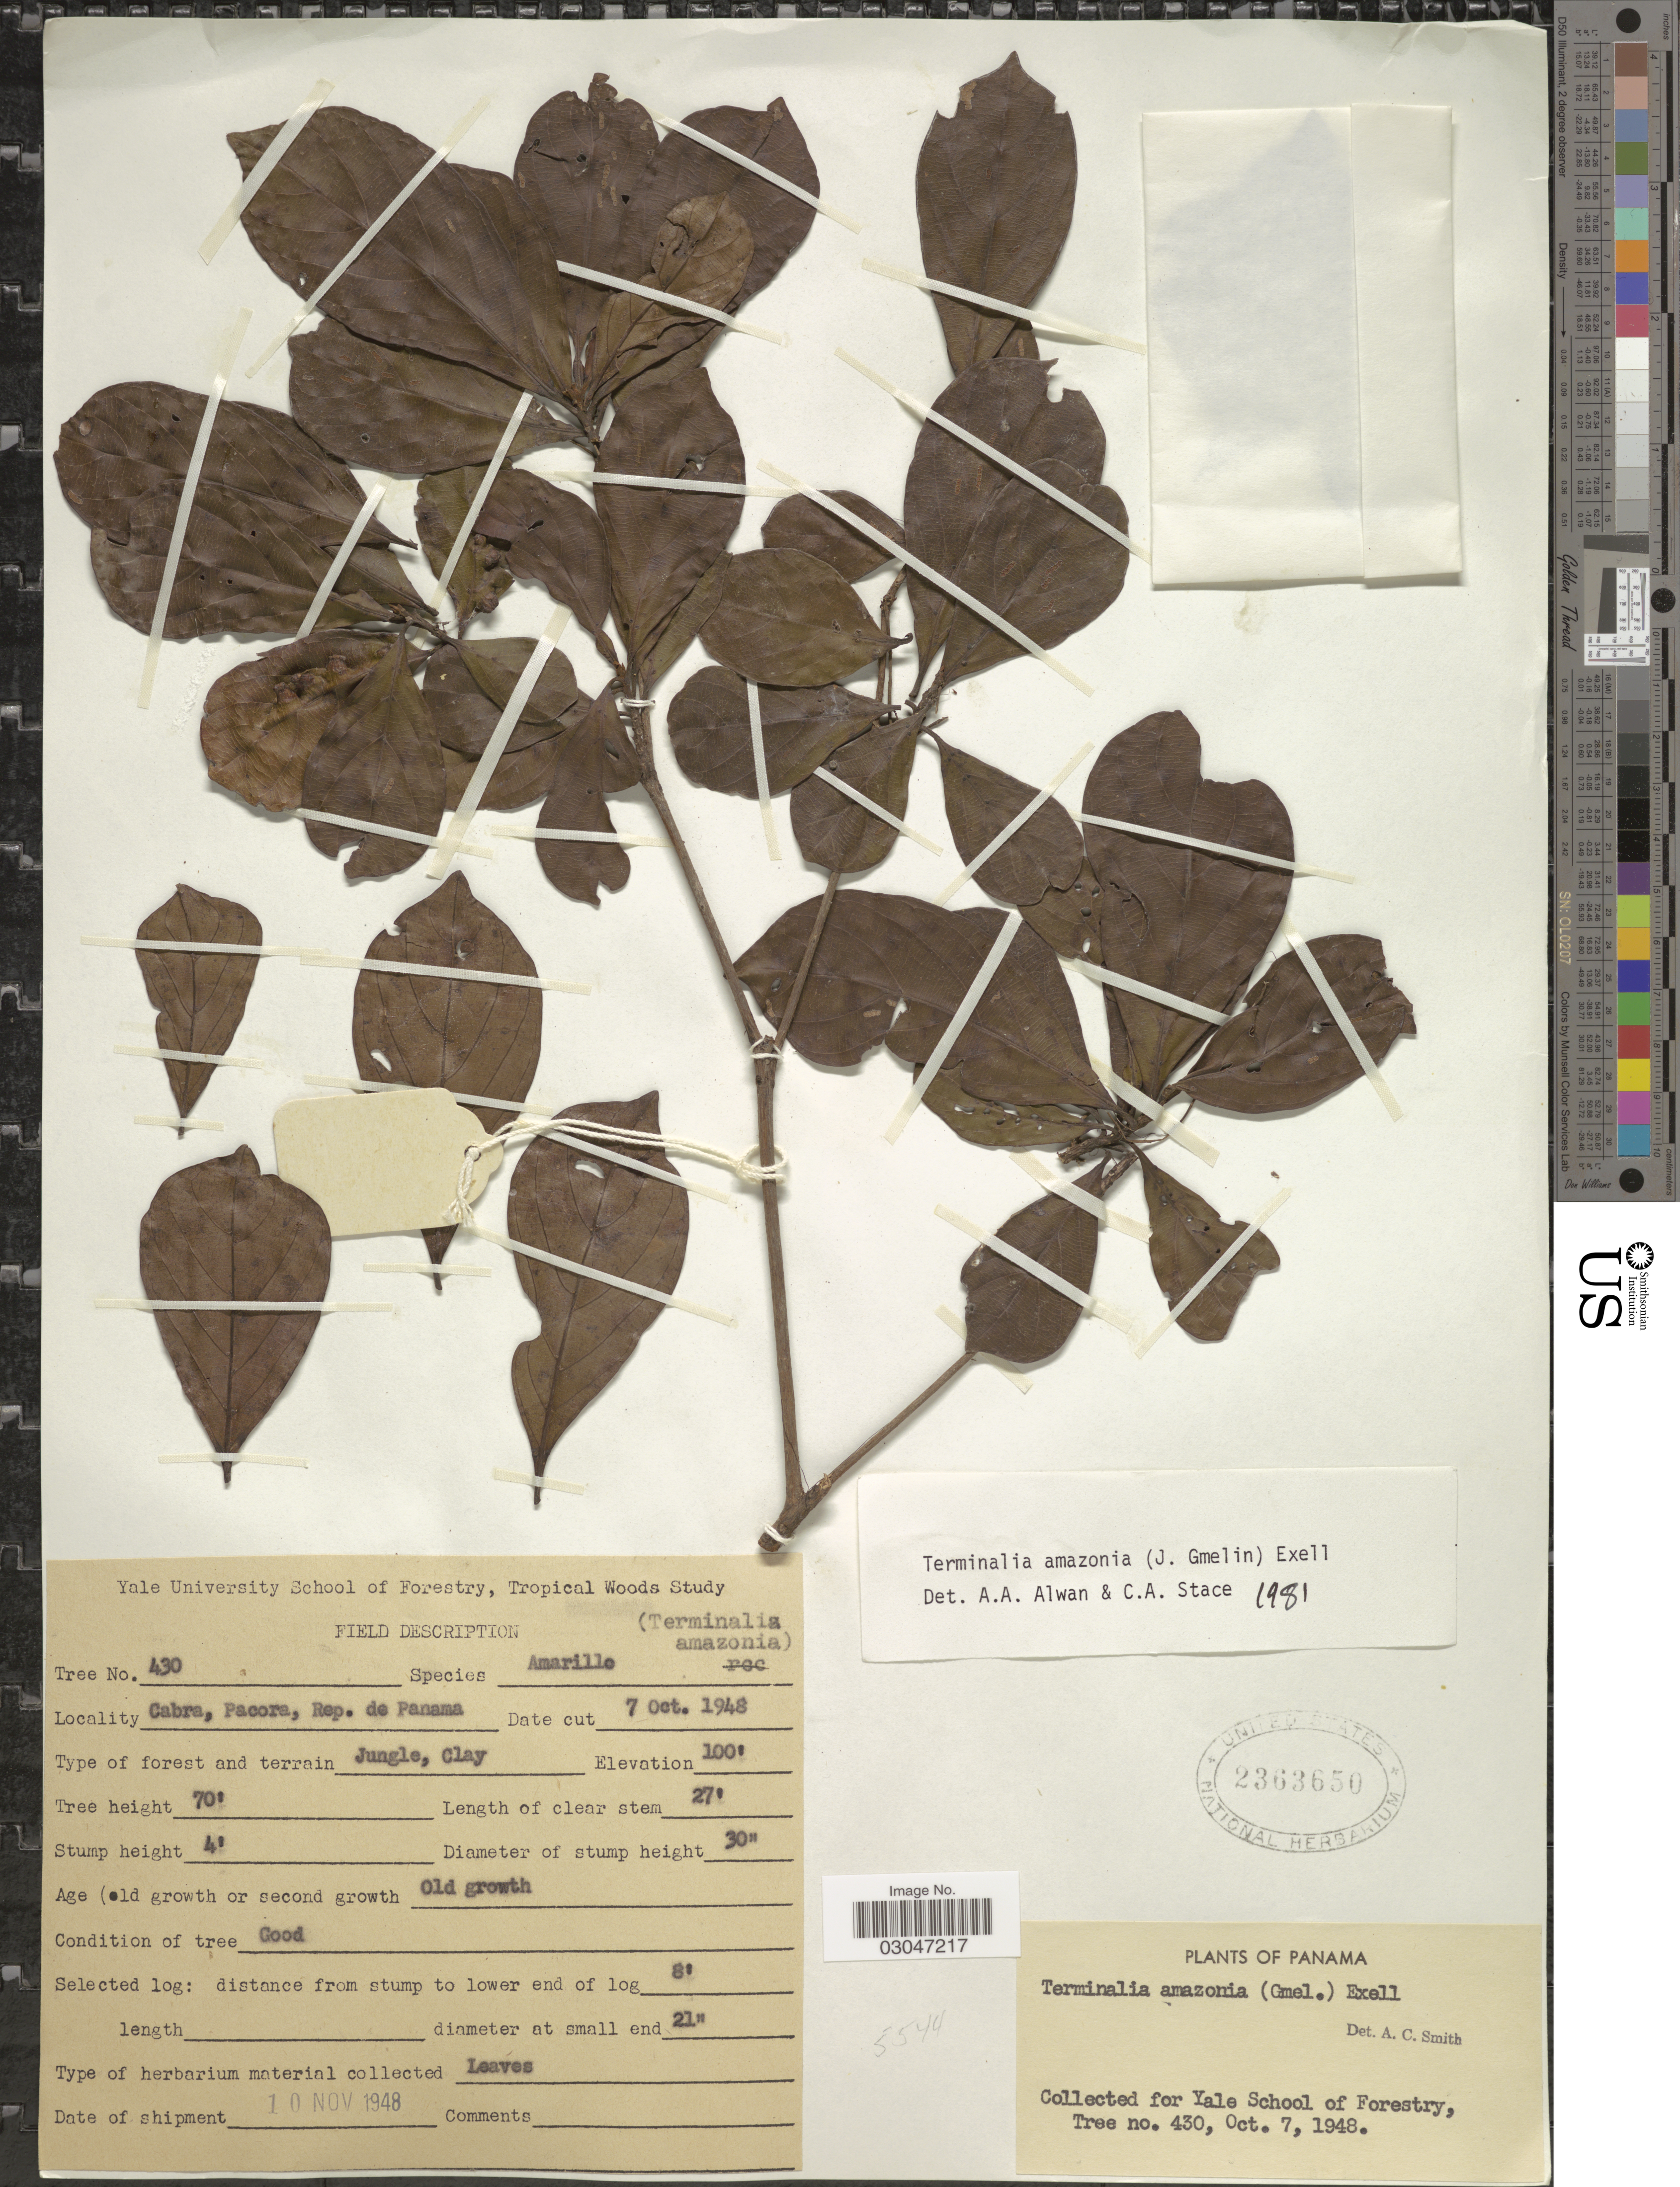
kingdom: Plantae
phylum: Tracheophyta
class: Magnoliopsida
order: Myrtales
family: Combretaceae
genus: Terminalia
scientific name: Terminalia amazonia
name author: (J.F. Gmel.) Exell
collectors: Yale School of Forestry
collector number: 430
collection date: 1948-10-07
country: Panama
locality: Cabra, Pacora, Rep. de Panama.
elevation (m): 30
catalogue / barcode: US 2363650